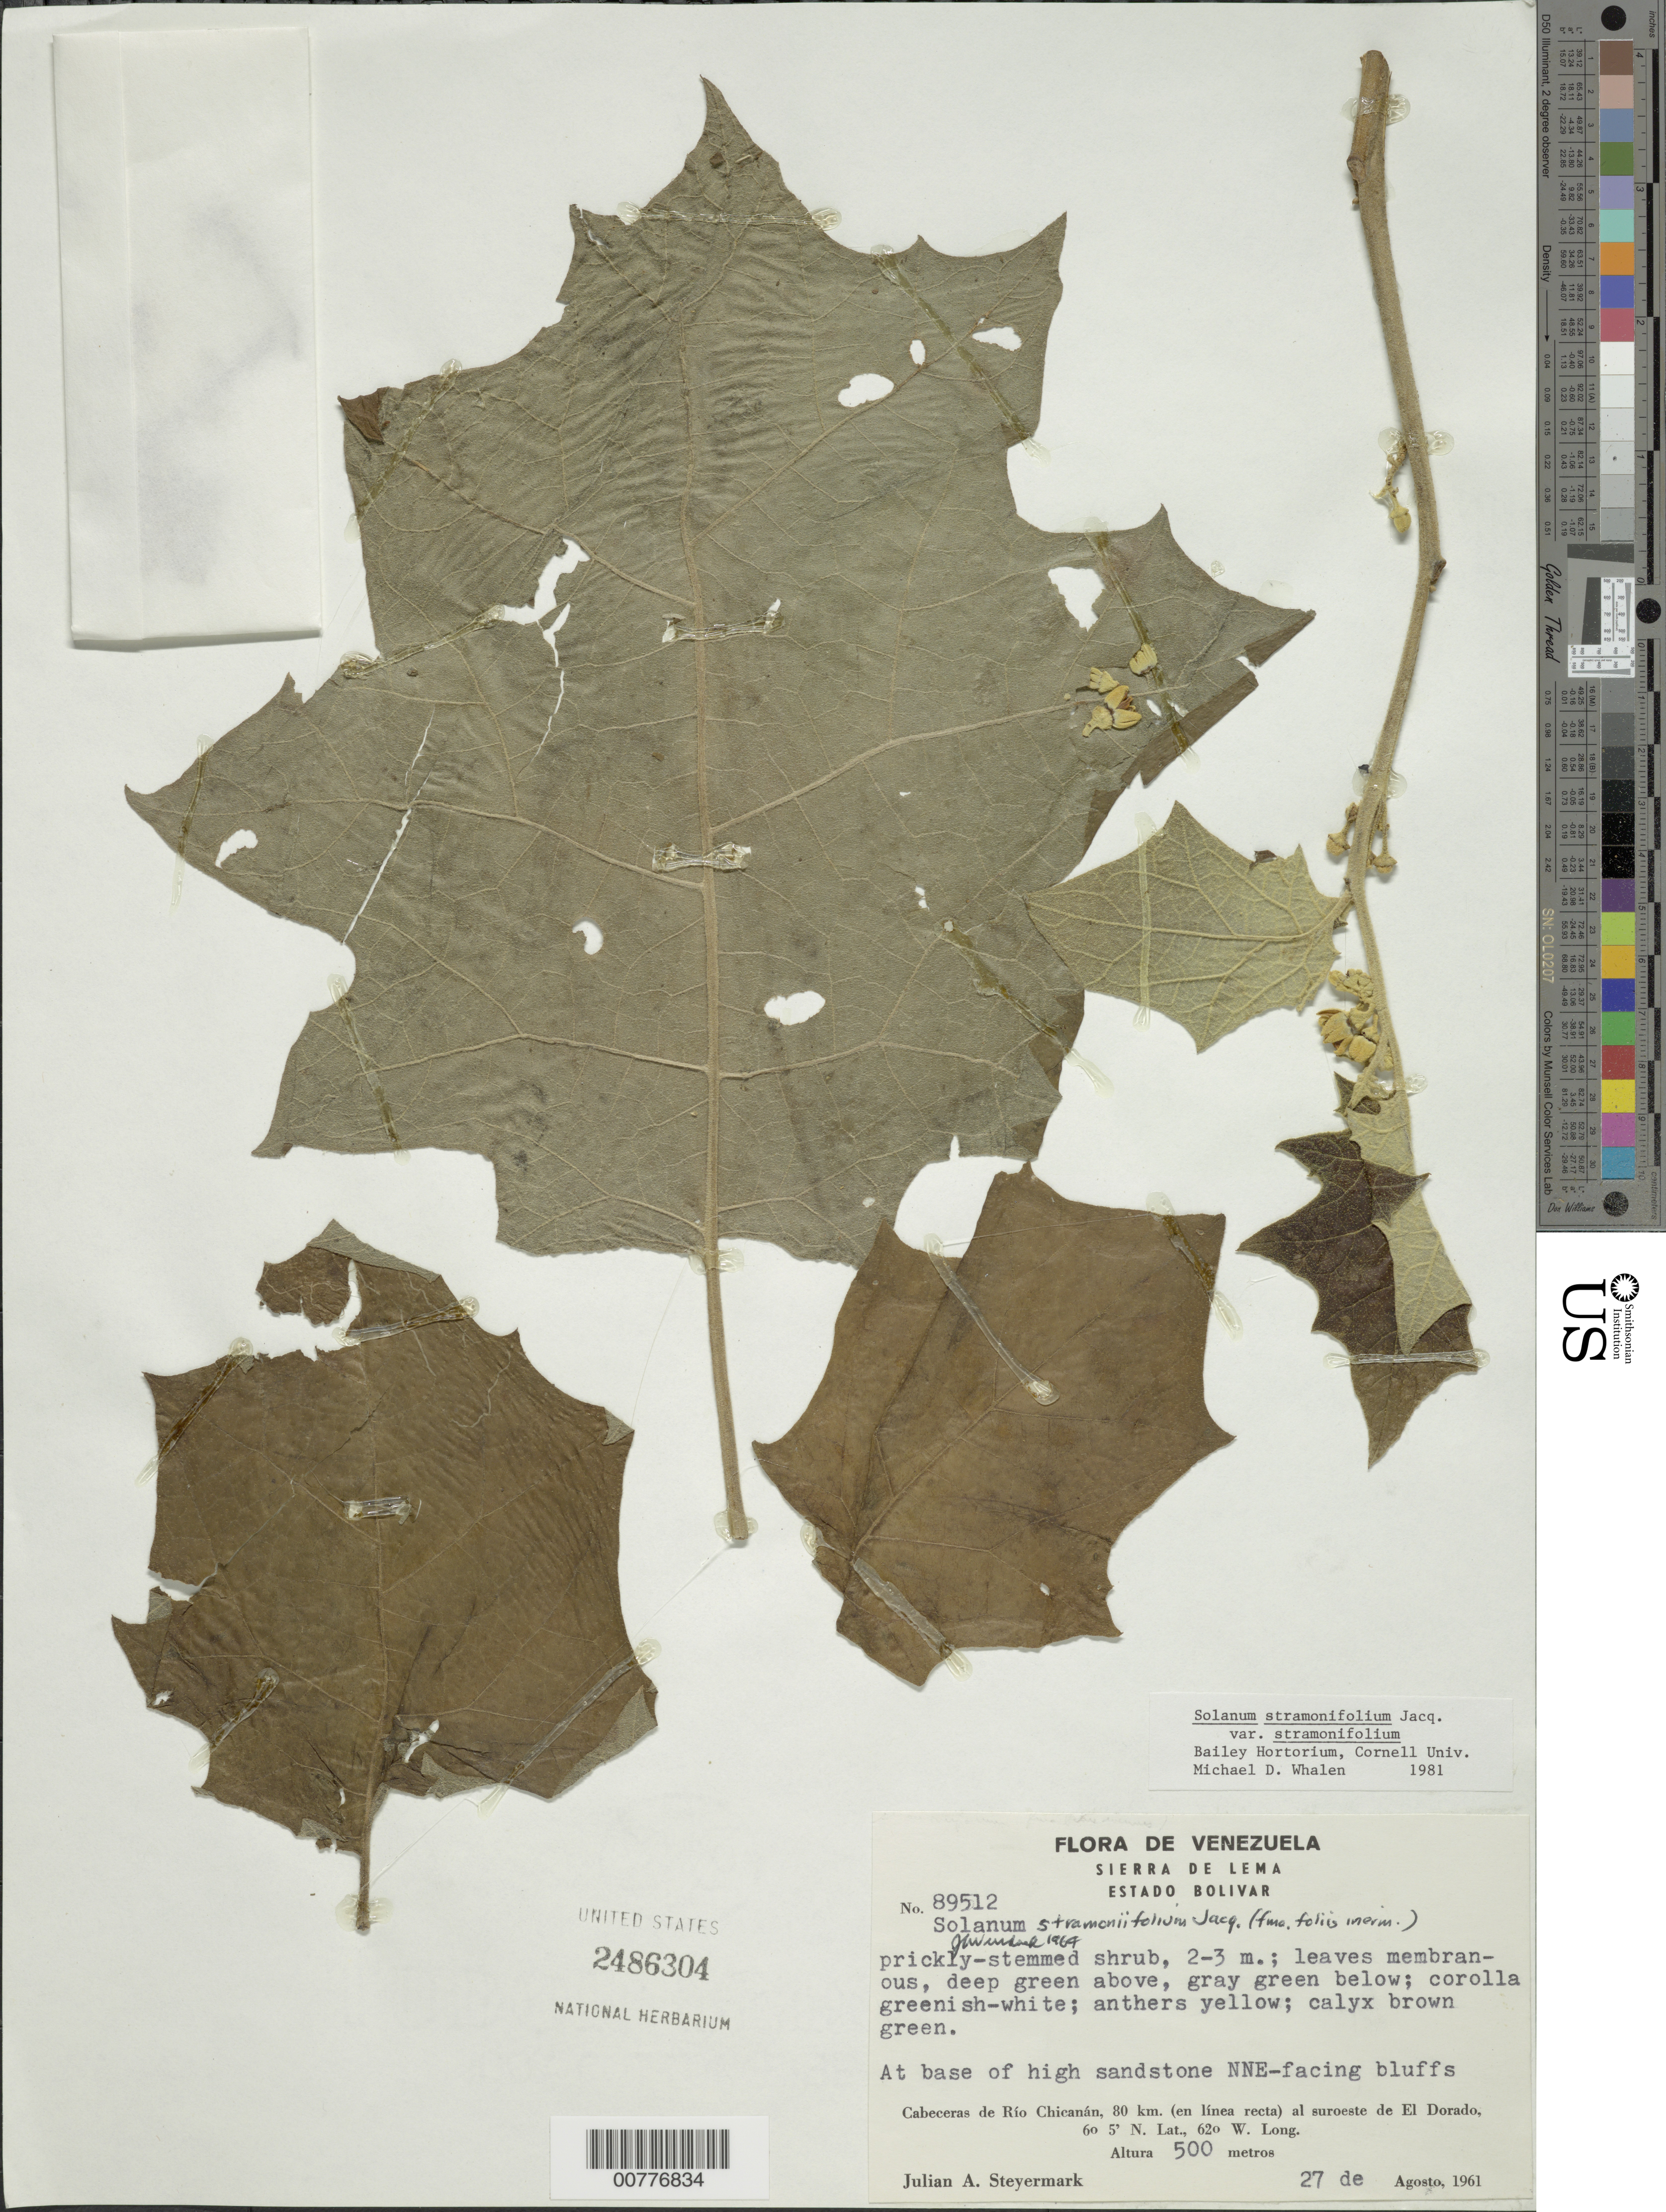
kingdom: Plantae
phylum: Tracheophyta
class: Magnoliopsida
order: Solanales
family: Solanaceae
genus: Solanum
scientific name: Solanum stramoniifolium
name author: Jacq.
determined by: Whalen, M. D.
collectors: J. Steyermark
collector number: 89512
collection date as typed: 8 Aug 1961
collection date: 1961-08-08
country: Venezuela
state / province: Bolívar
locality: Sierra de Lema, Cabeceras de Río Chicanán, 80 km in straight line to SW of El Dorado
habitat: Base of high sandstone NNE-facing bluffs.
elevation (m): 500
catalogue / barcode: US 2486304